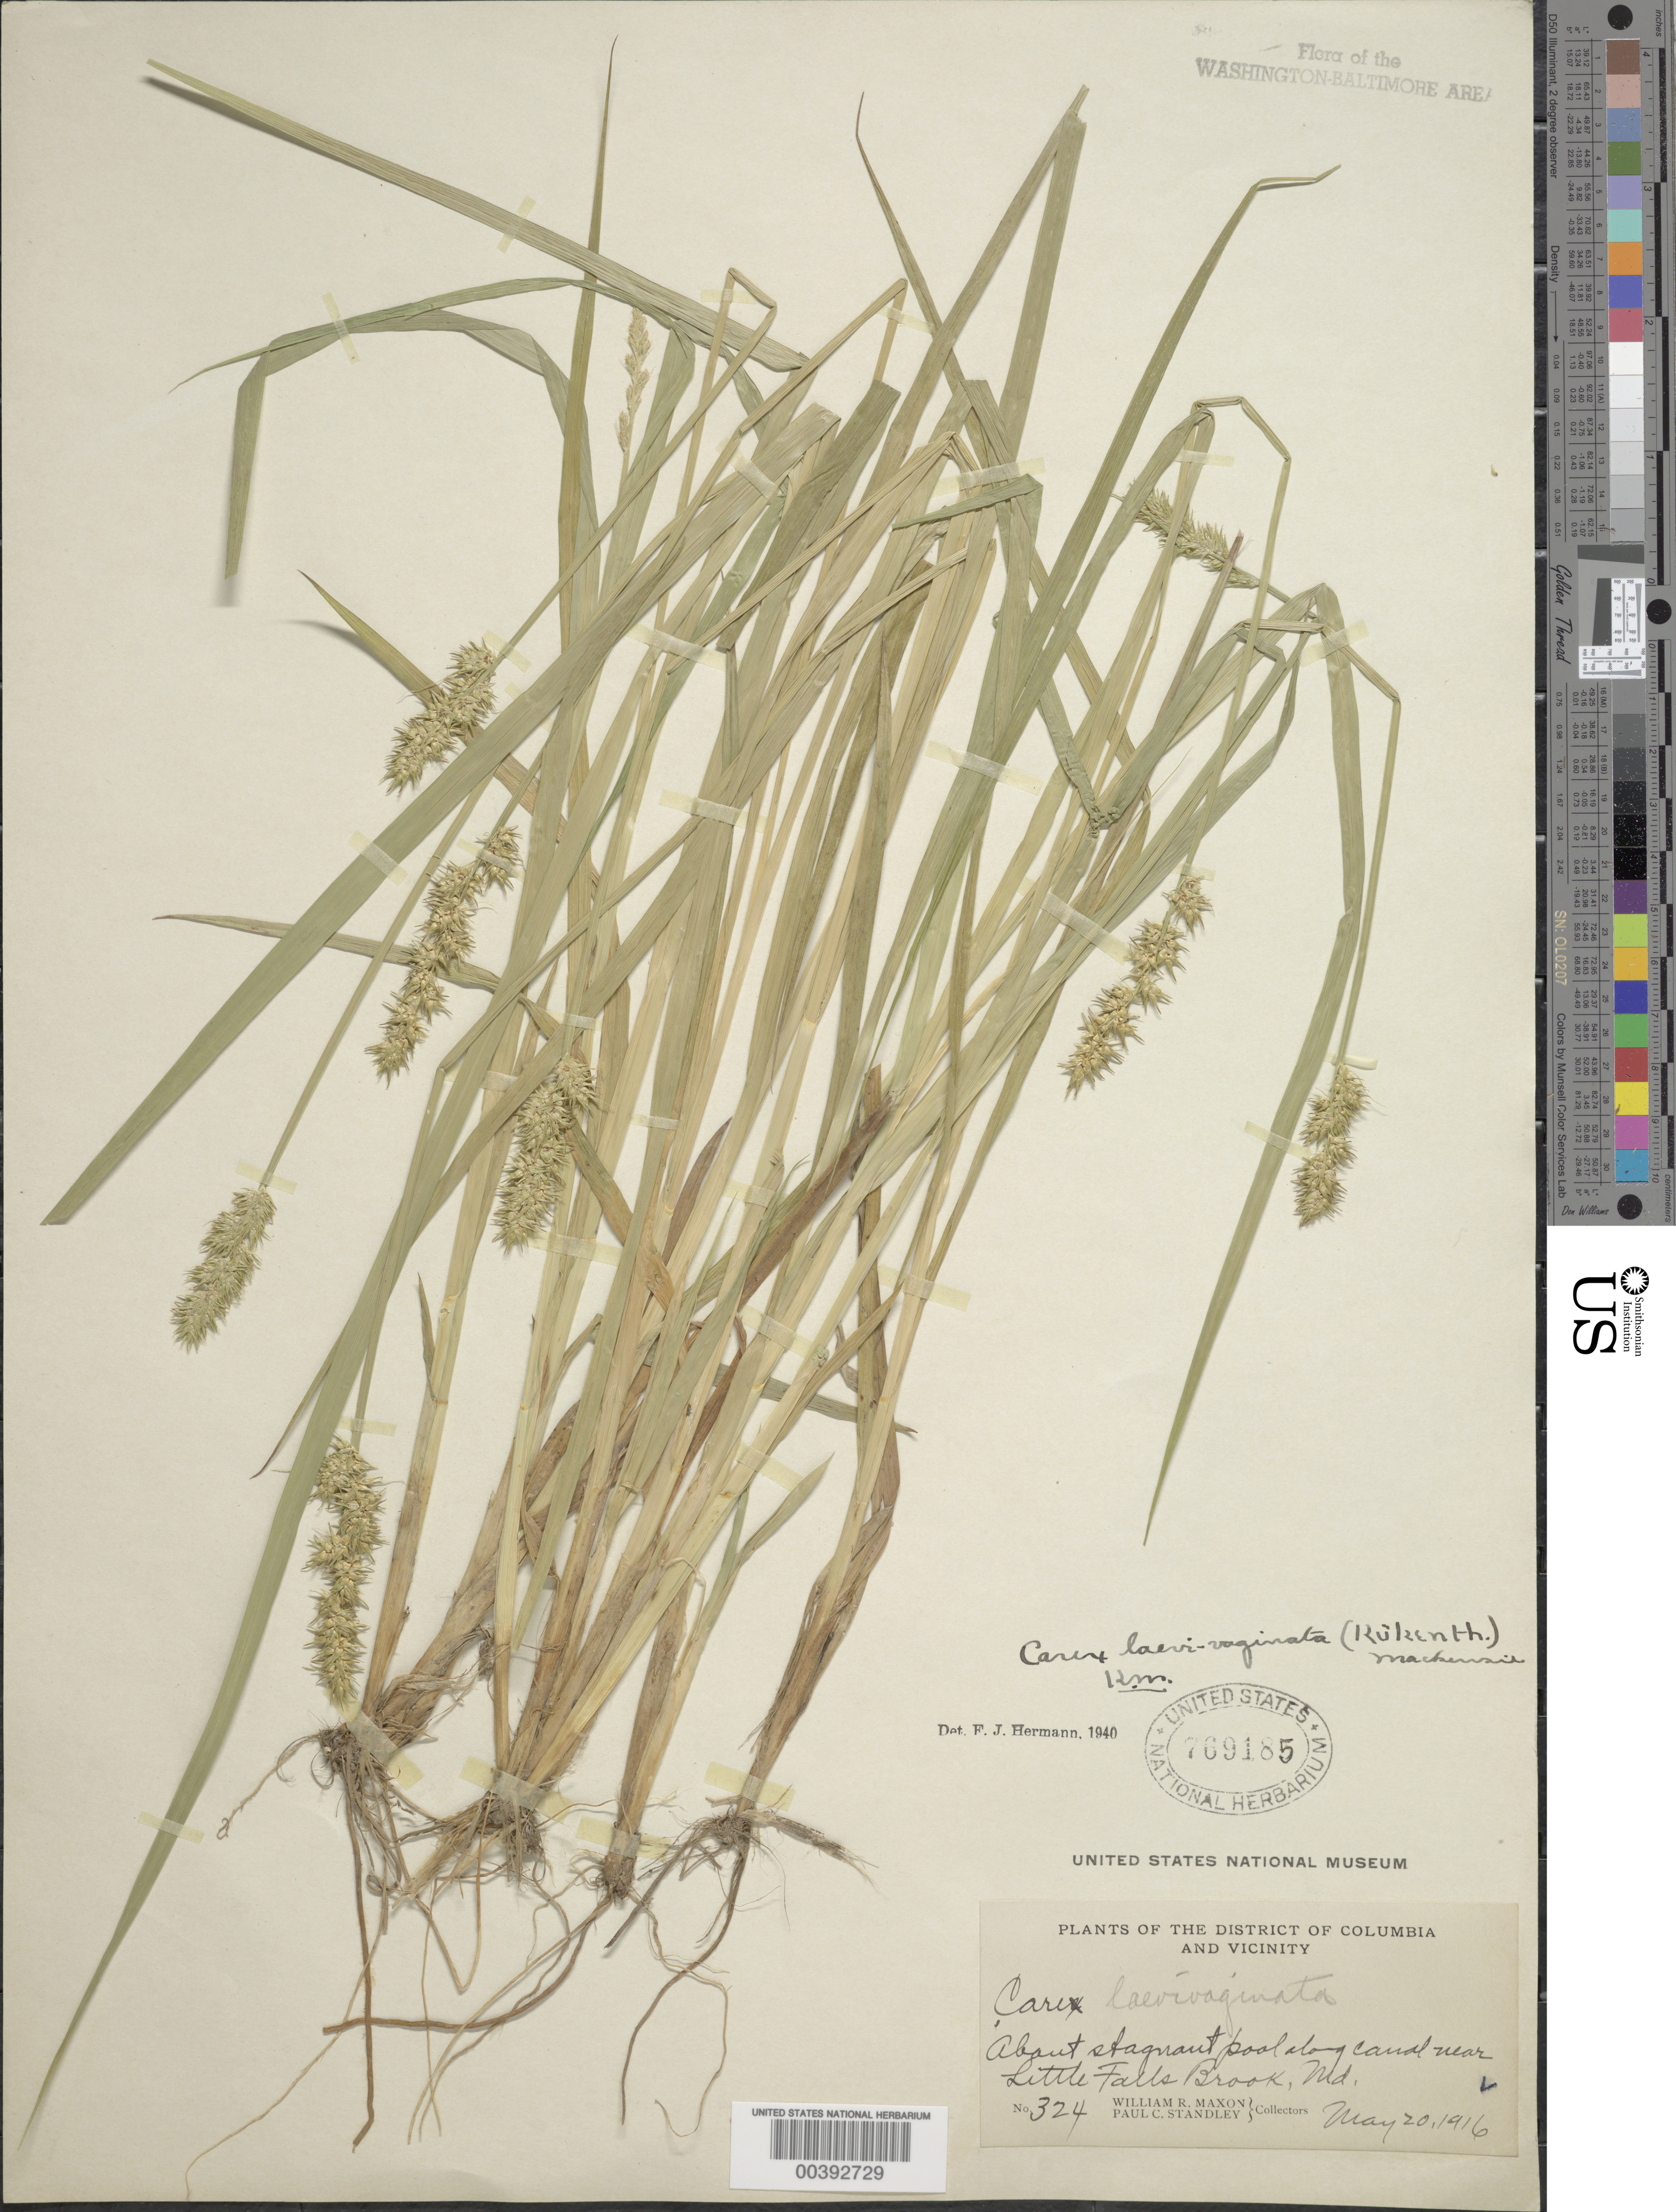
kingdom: Plantae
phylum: Tracheophyta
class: Liliopsida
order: Poales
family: Cyperaceae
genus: Carex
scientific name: Carex laevivaginata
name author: (Kük.) Mack.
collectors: W. R. Maxon & P. C. Standley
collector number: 324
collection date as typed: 20 May 1916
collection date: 1916-05-20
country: United States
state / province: Maryland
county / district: Montgomery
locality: C. & O. Canal near Little Falls Brook C. & O. Canal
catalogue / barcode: US 769185